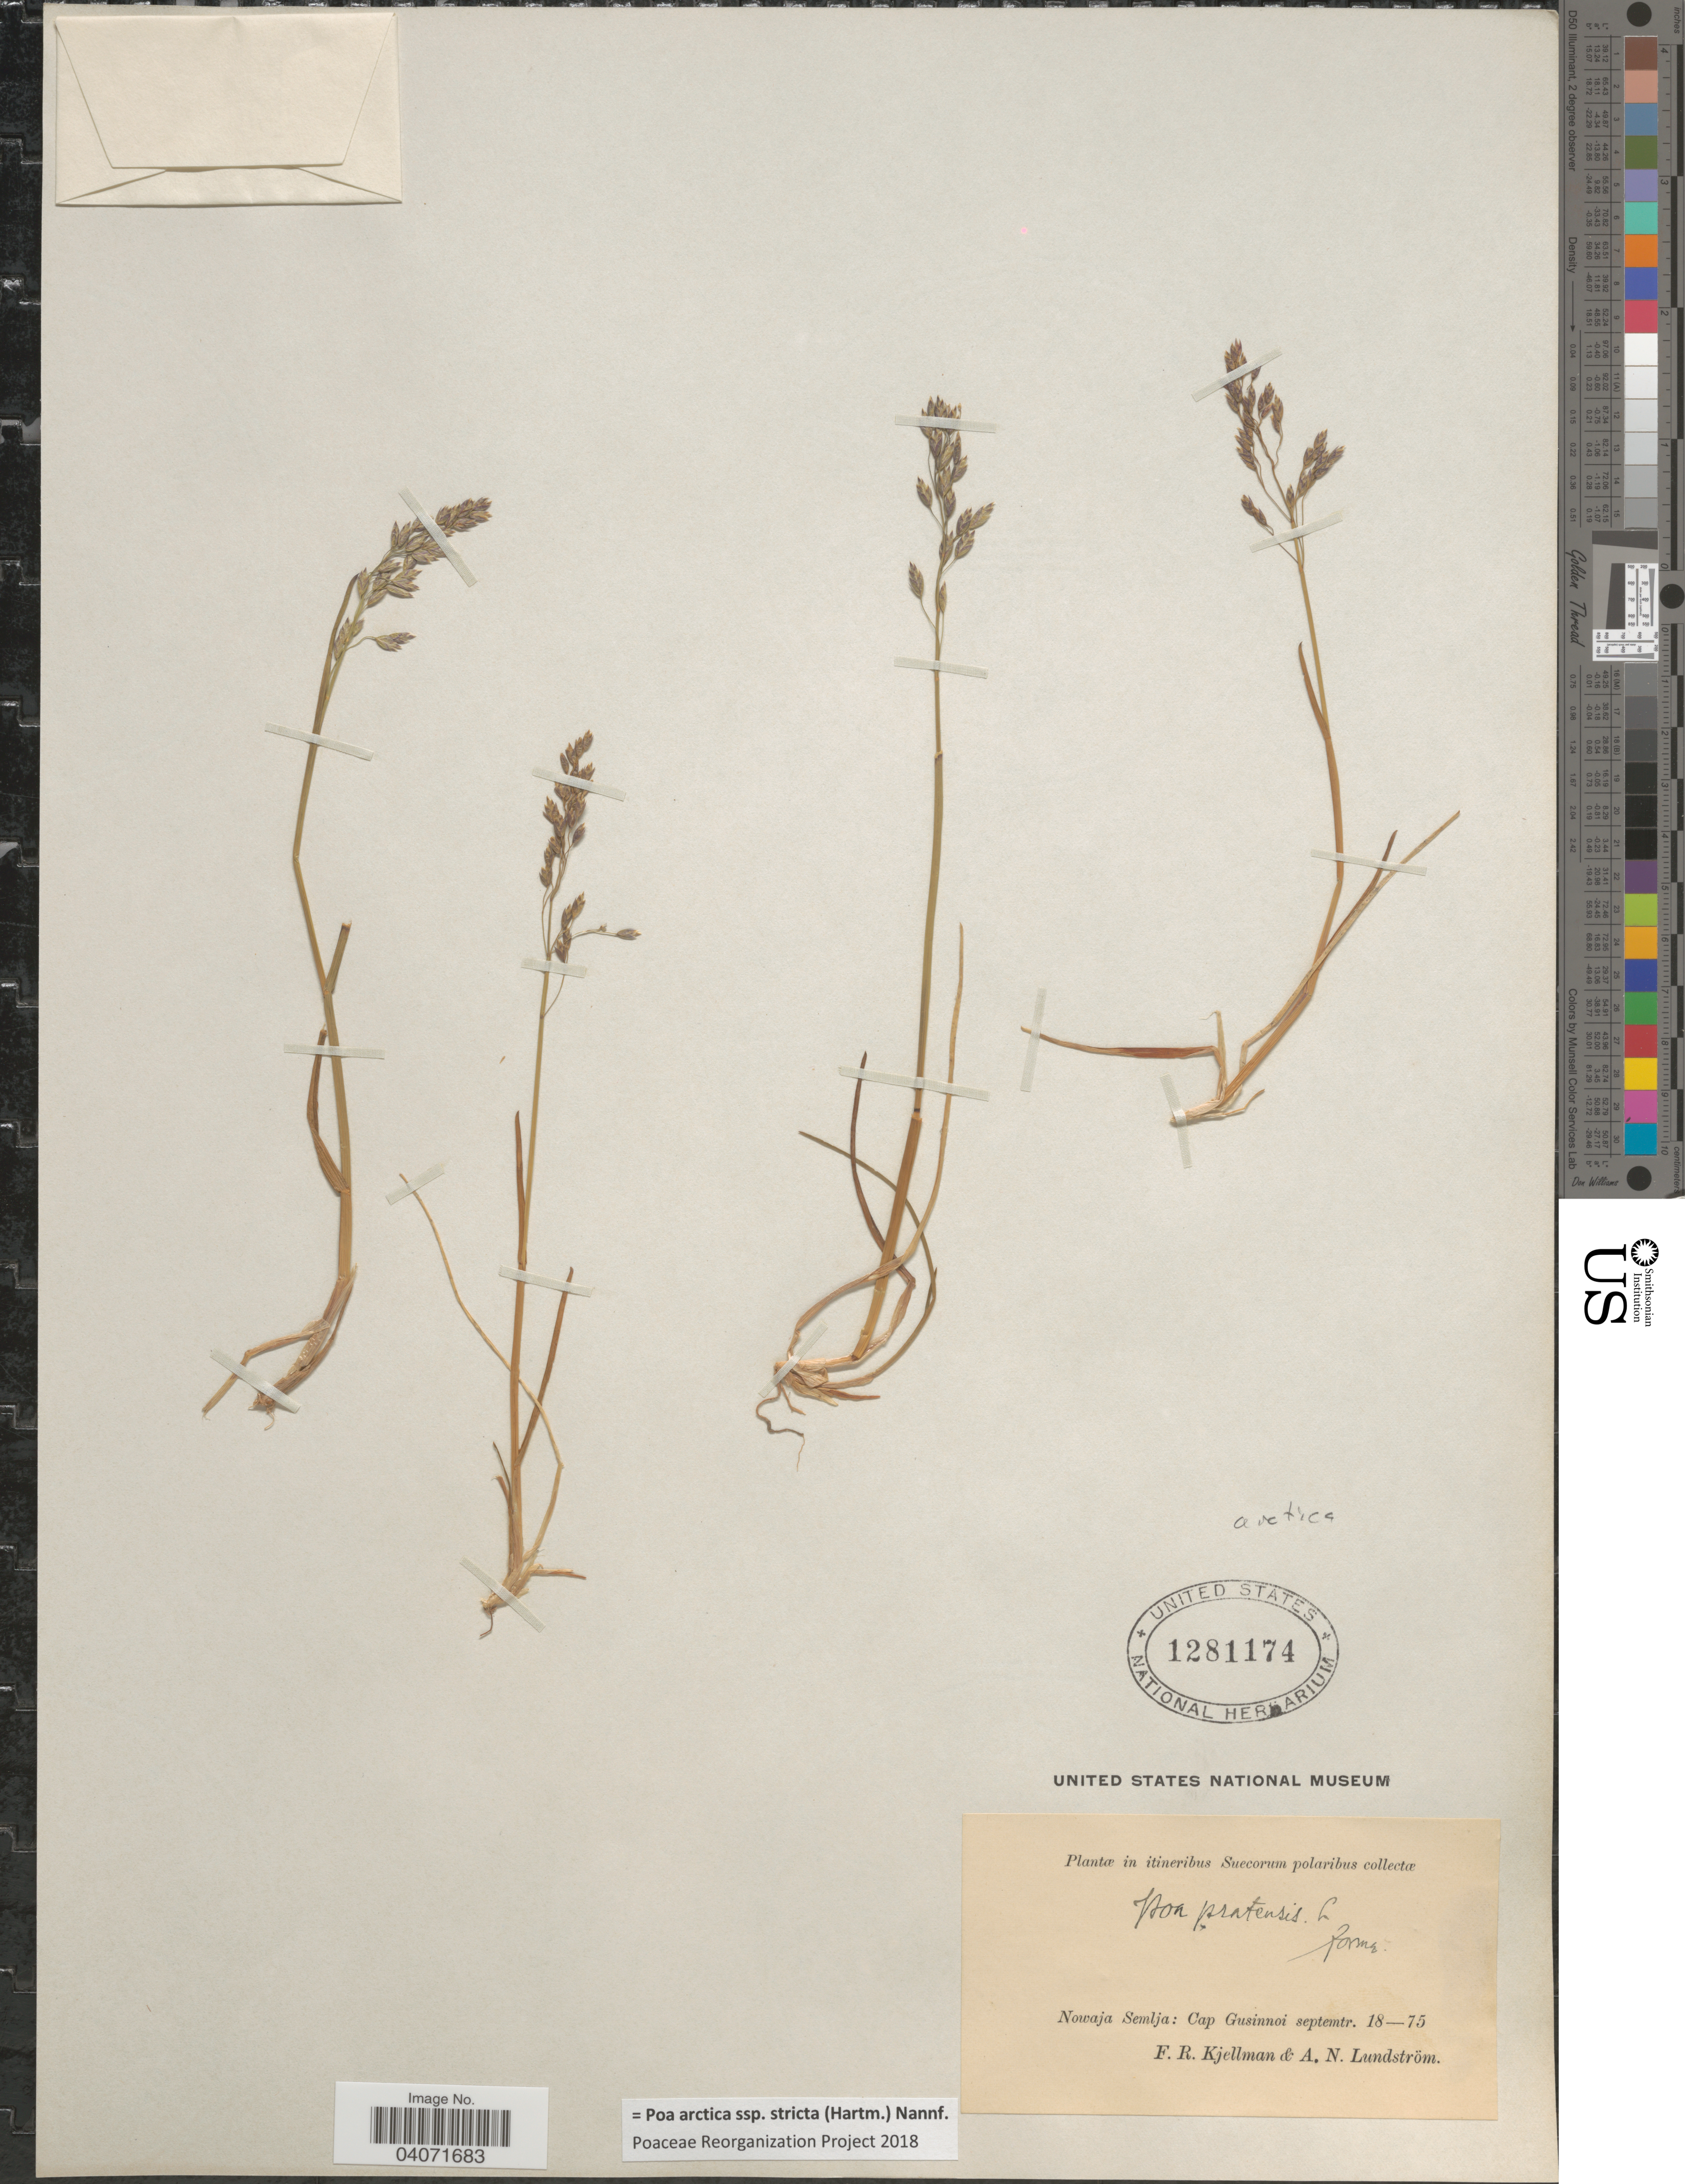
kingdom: Plantae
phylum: Tracheophyta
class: Liliopsida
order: Poales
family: Poaceae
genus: Poa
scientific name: Poa arctica subsp. stricta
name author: (Hartm.) Nannf.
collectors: A. N. Lundstrom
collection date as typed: Transcribed d/m/y: 18/9/75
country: Russian Federation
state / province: Arkhangelsk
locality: In itineribus Suecorum polaribus. Nowaja Semlja: Cap Gusinnoi.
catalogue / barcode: US 1281174